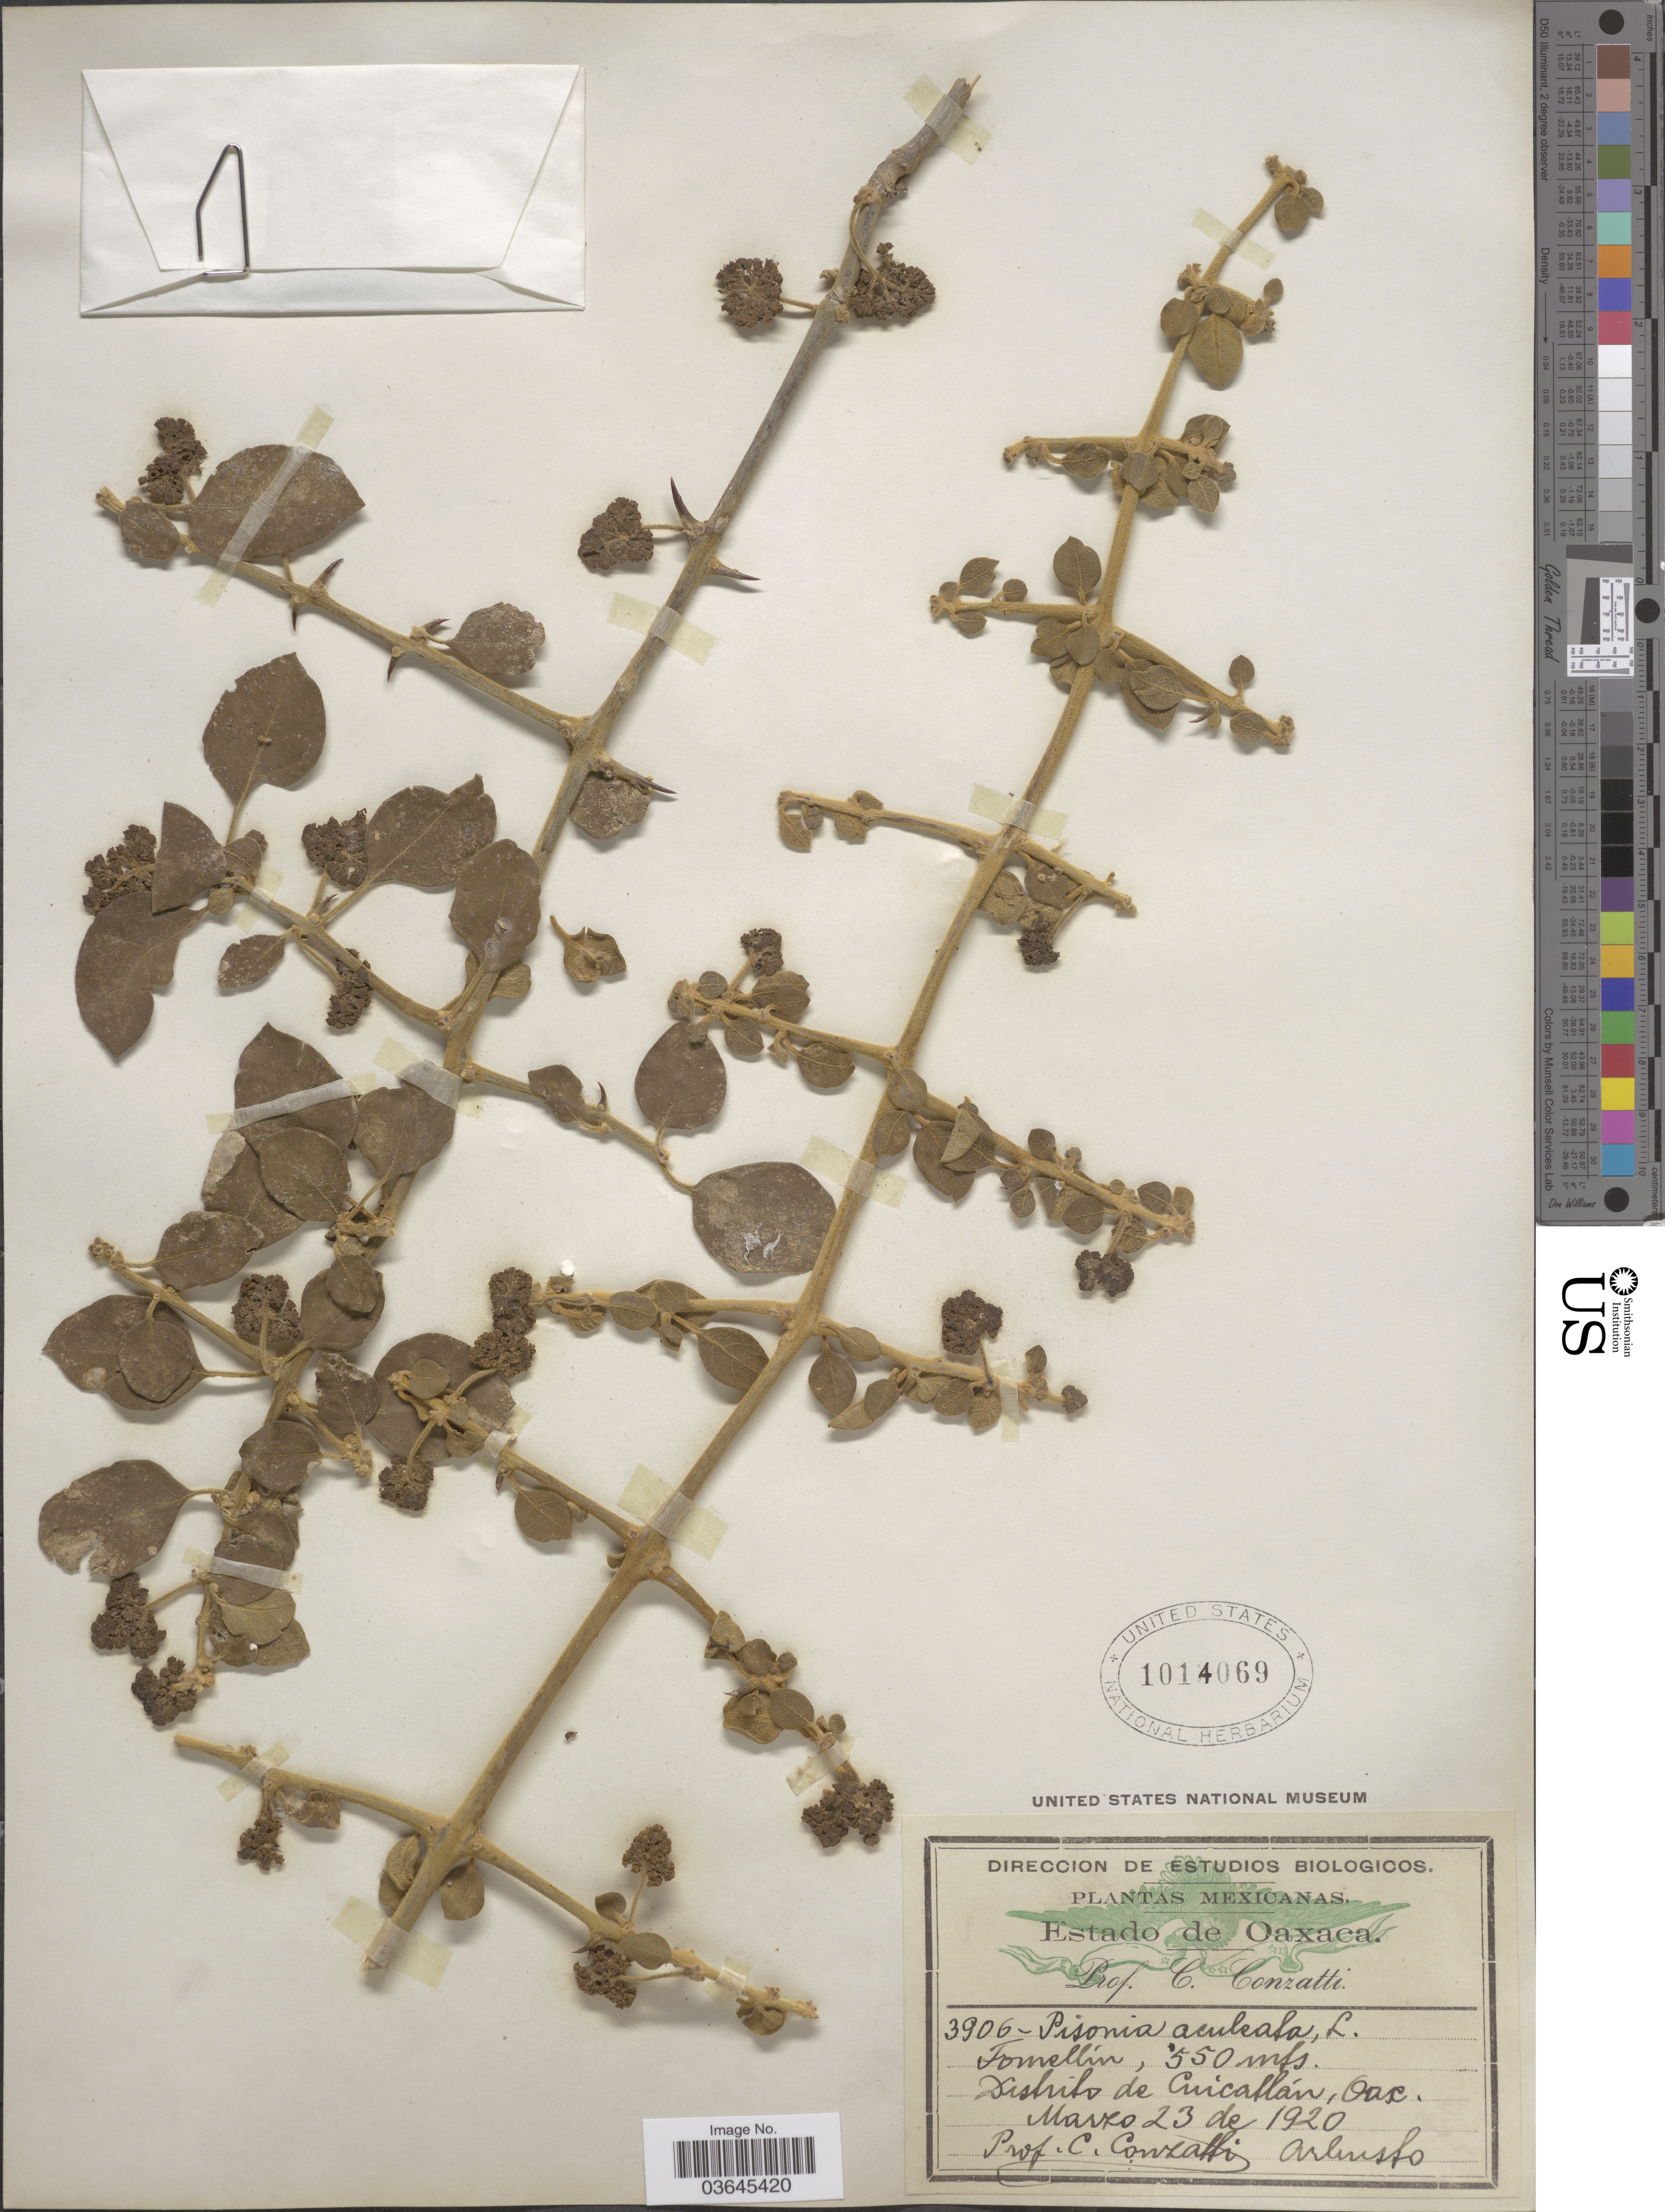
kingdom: Plantae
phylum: Tracheophyta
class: Magnoliopsida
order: Caryophyllales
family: Nyctaginaceae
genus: Pisonia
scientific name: Pisonia aculeata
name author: L.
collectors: C. Conzatti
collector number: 3906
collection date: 1920-03-23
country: Mexico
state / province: Oaxaca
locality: Distrito de Cuicatlán.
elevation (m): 550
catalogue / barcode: US 1014069